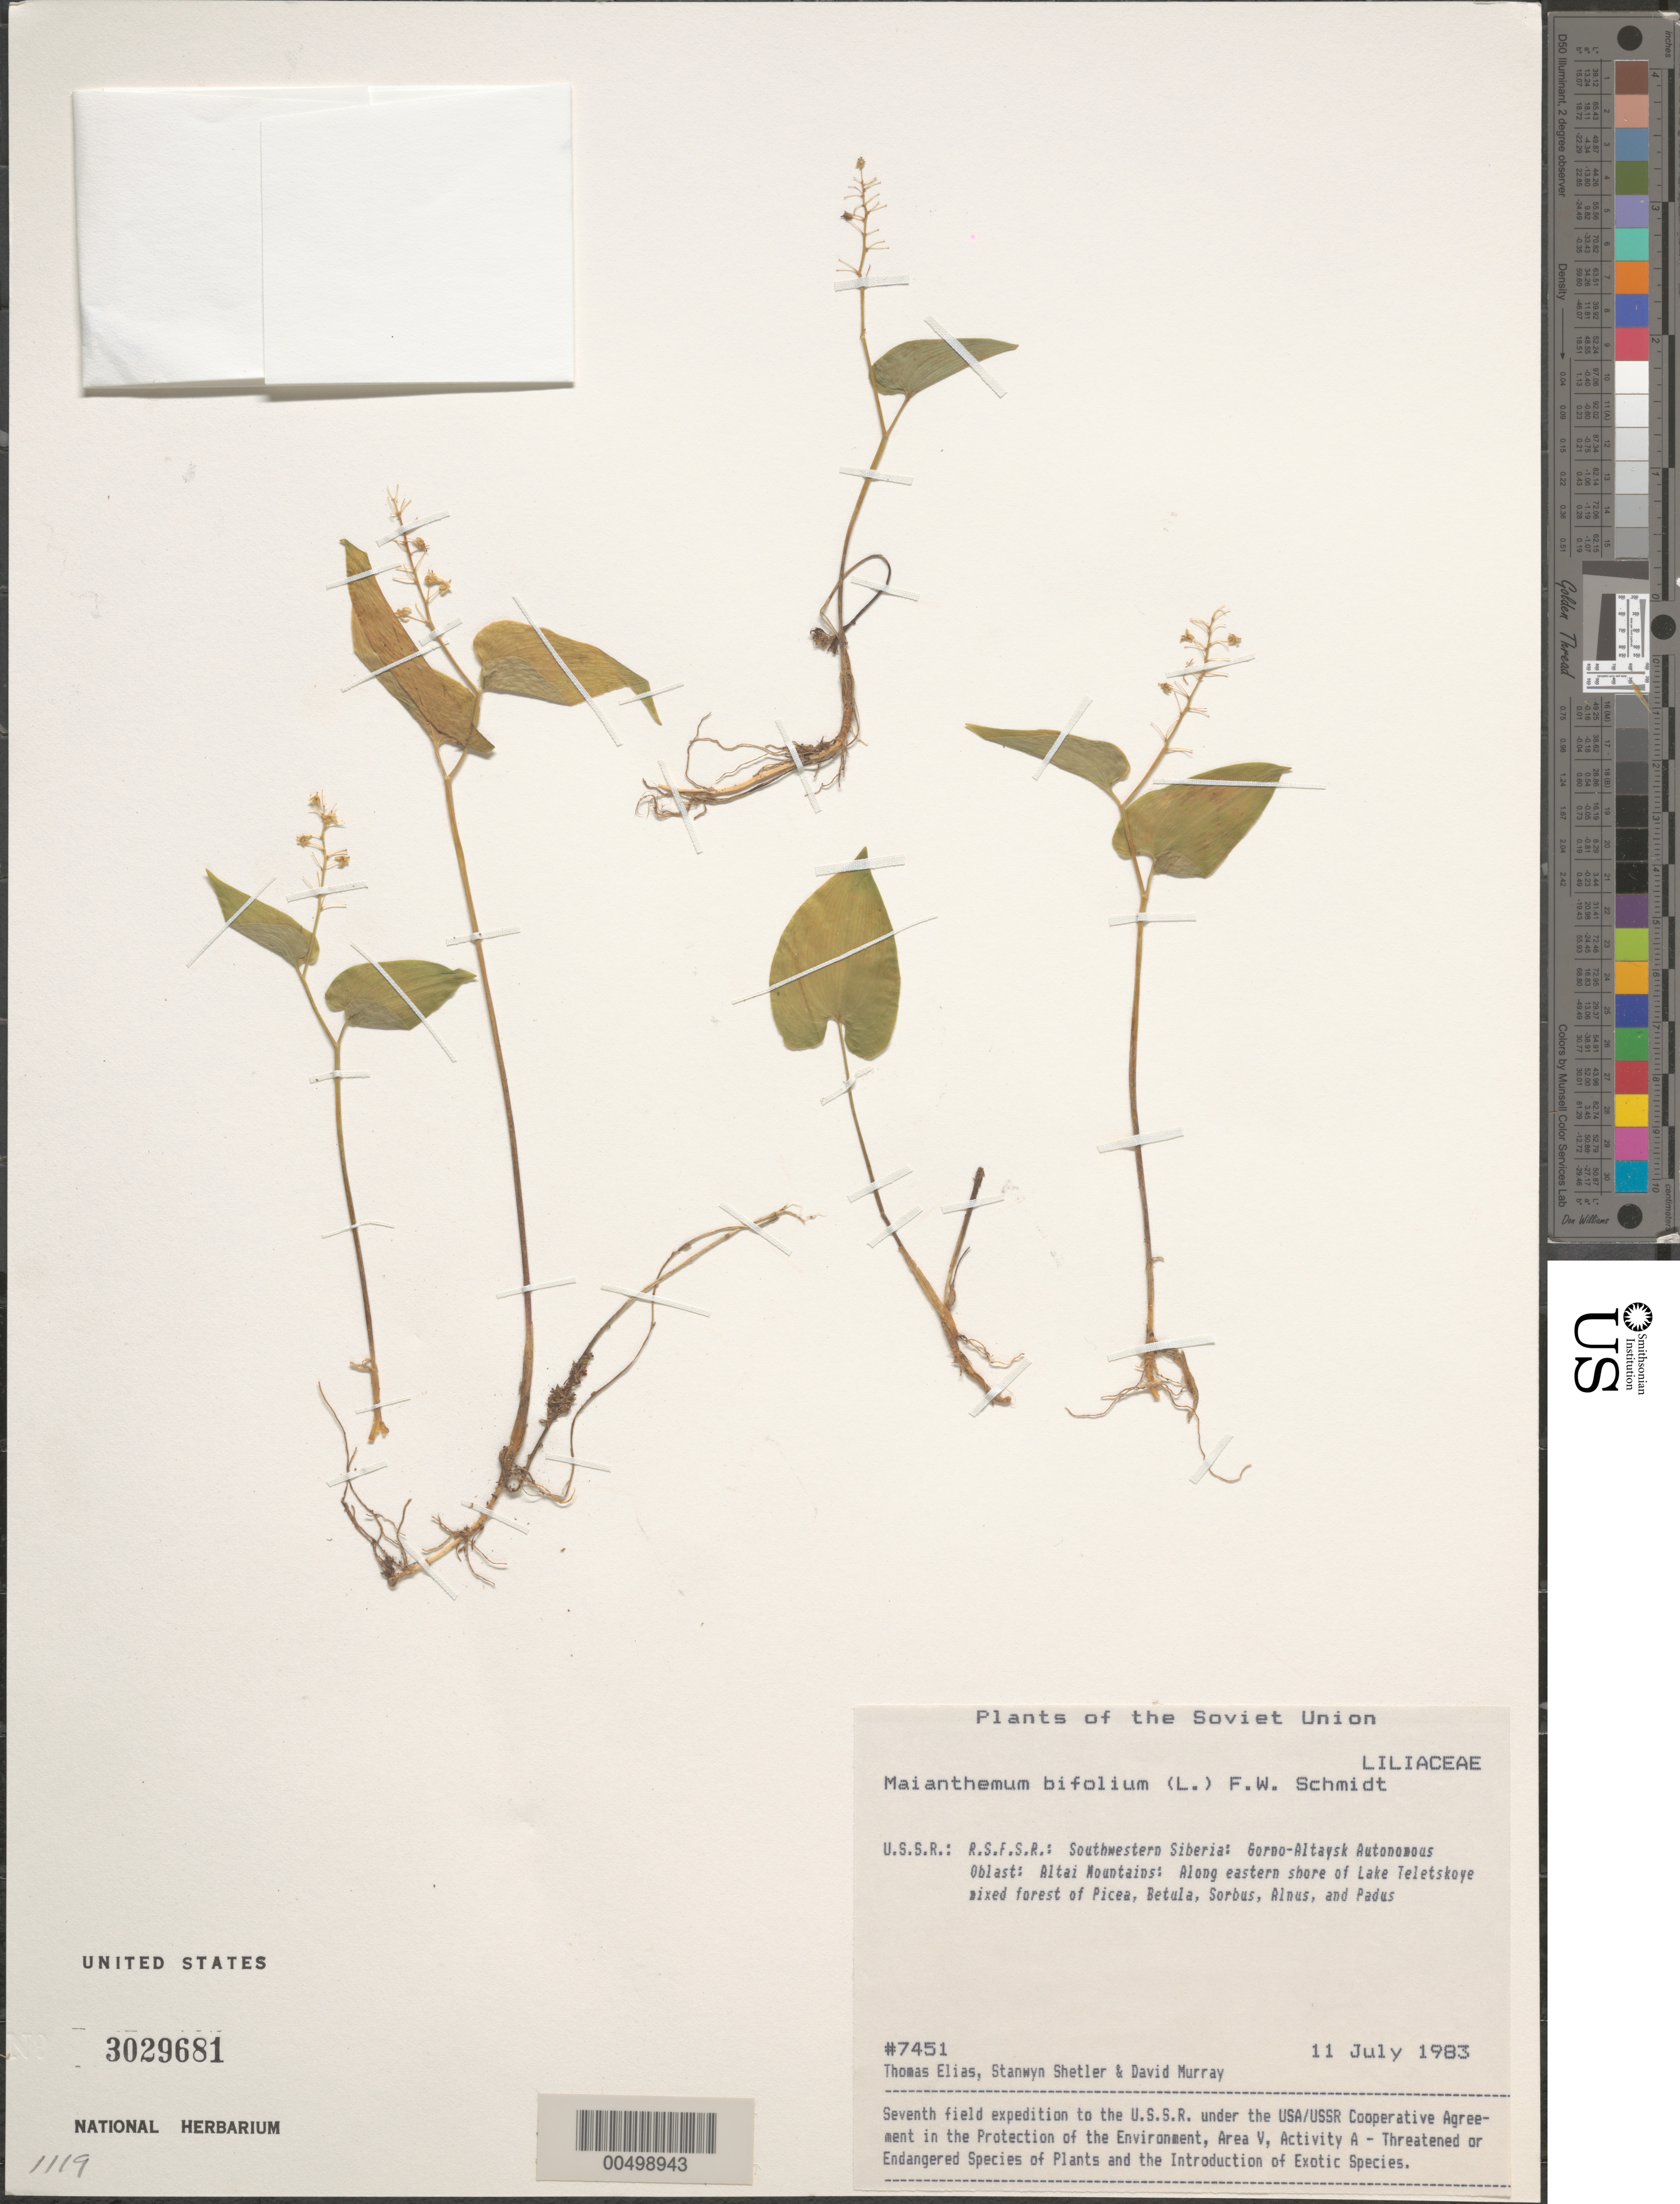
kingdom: Plantae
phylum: Tracheophyta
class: Liliopsida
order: Asparagales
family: Asparagaceae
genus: Maianthemum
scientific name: Maianthemum bifolium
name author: (L.) F.W. Schmidt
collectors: T. Elias, S. Shetler & D. F. Murray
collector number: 7451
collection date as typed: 11 Jul 1983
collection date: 1983-07-11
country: Russian Federation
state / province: Altai Republic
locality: Altai Mountains, along eastern shore of Lake Teletskoye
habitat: mixed forest of Picea, Betula, Sorbus, Alnus, and Padus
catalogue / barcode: US 3029681